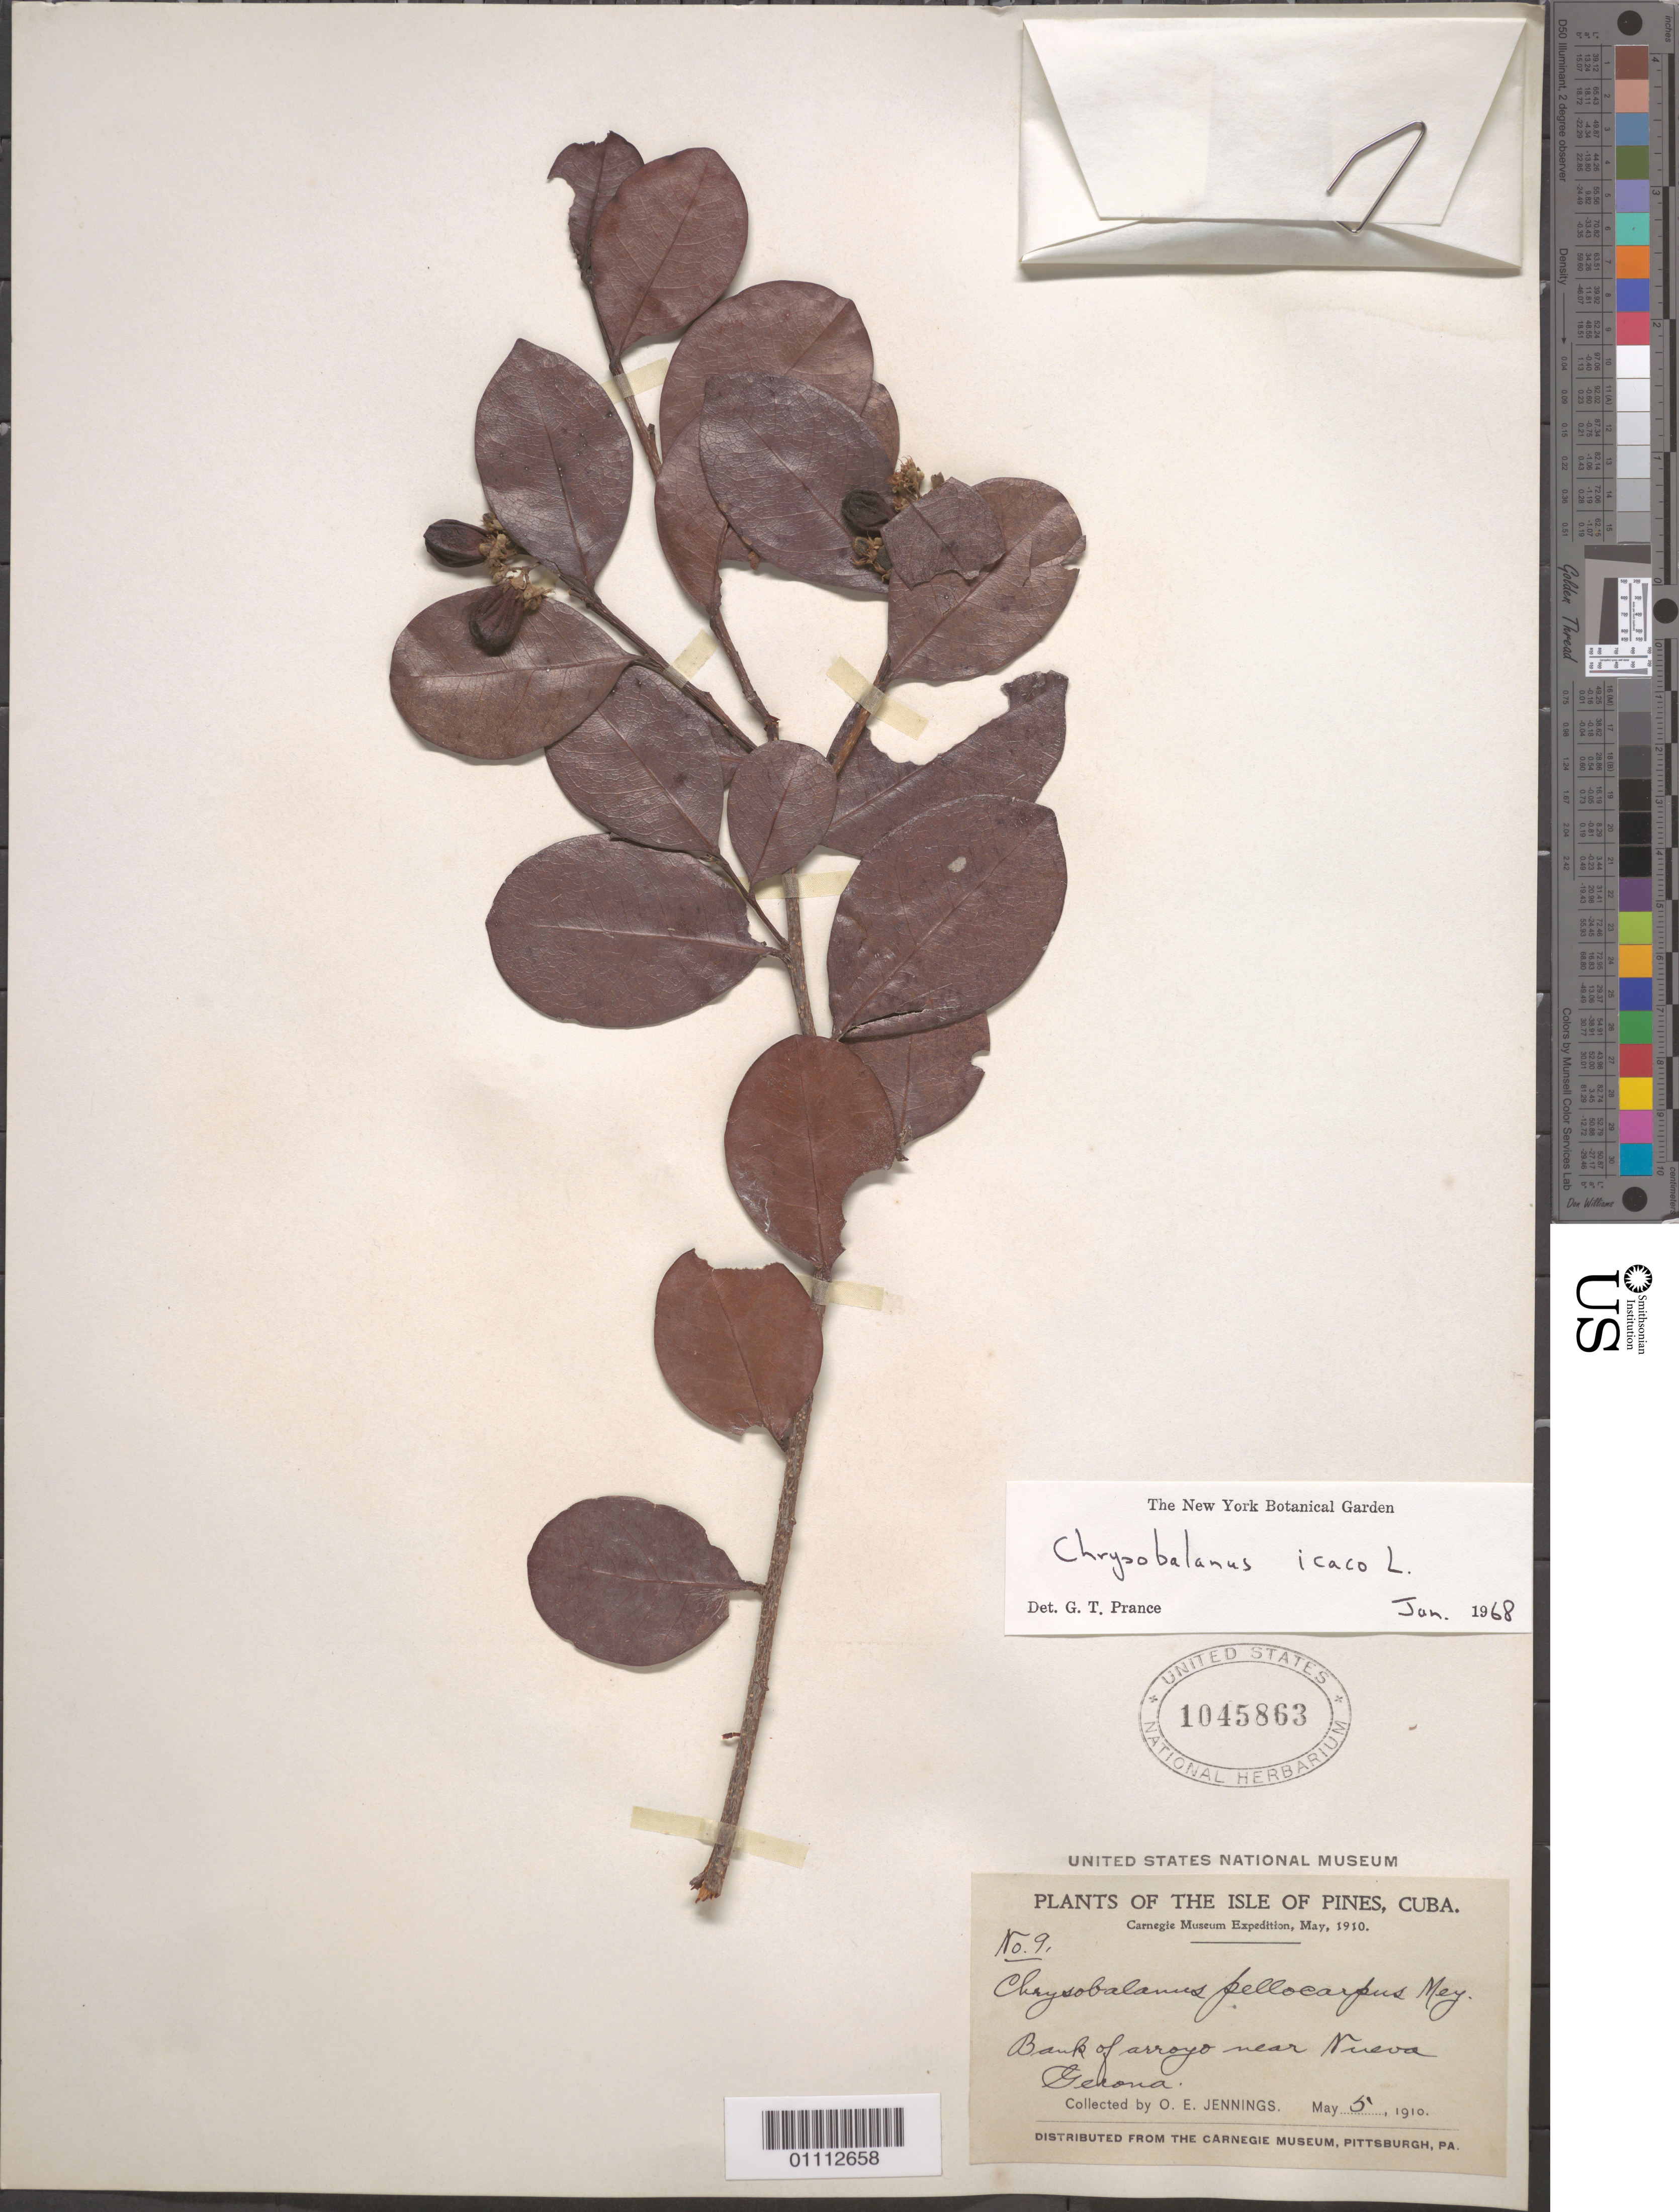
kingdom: Plantae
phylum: Tracheophyta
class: Magnoliopsida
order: Malpighiales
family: Chrysobalanaceae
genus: Chrysobalanus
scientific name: Chrysobalanus icaco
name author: L.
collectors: O. E. Jennings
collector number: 9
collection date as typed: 05 May 1910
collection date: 1910-05-05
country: Cuba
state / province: Isla de La Juventud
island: Isla de la Juventud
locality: Isle of Pines, Bank of Arroyo near Nueva Gerona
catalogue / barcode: US 1045863